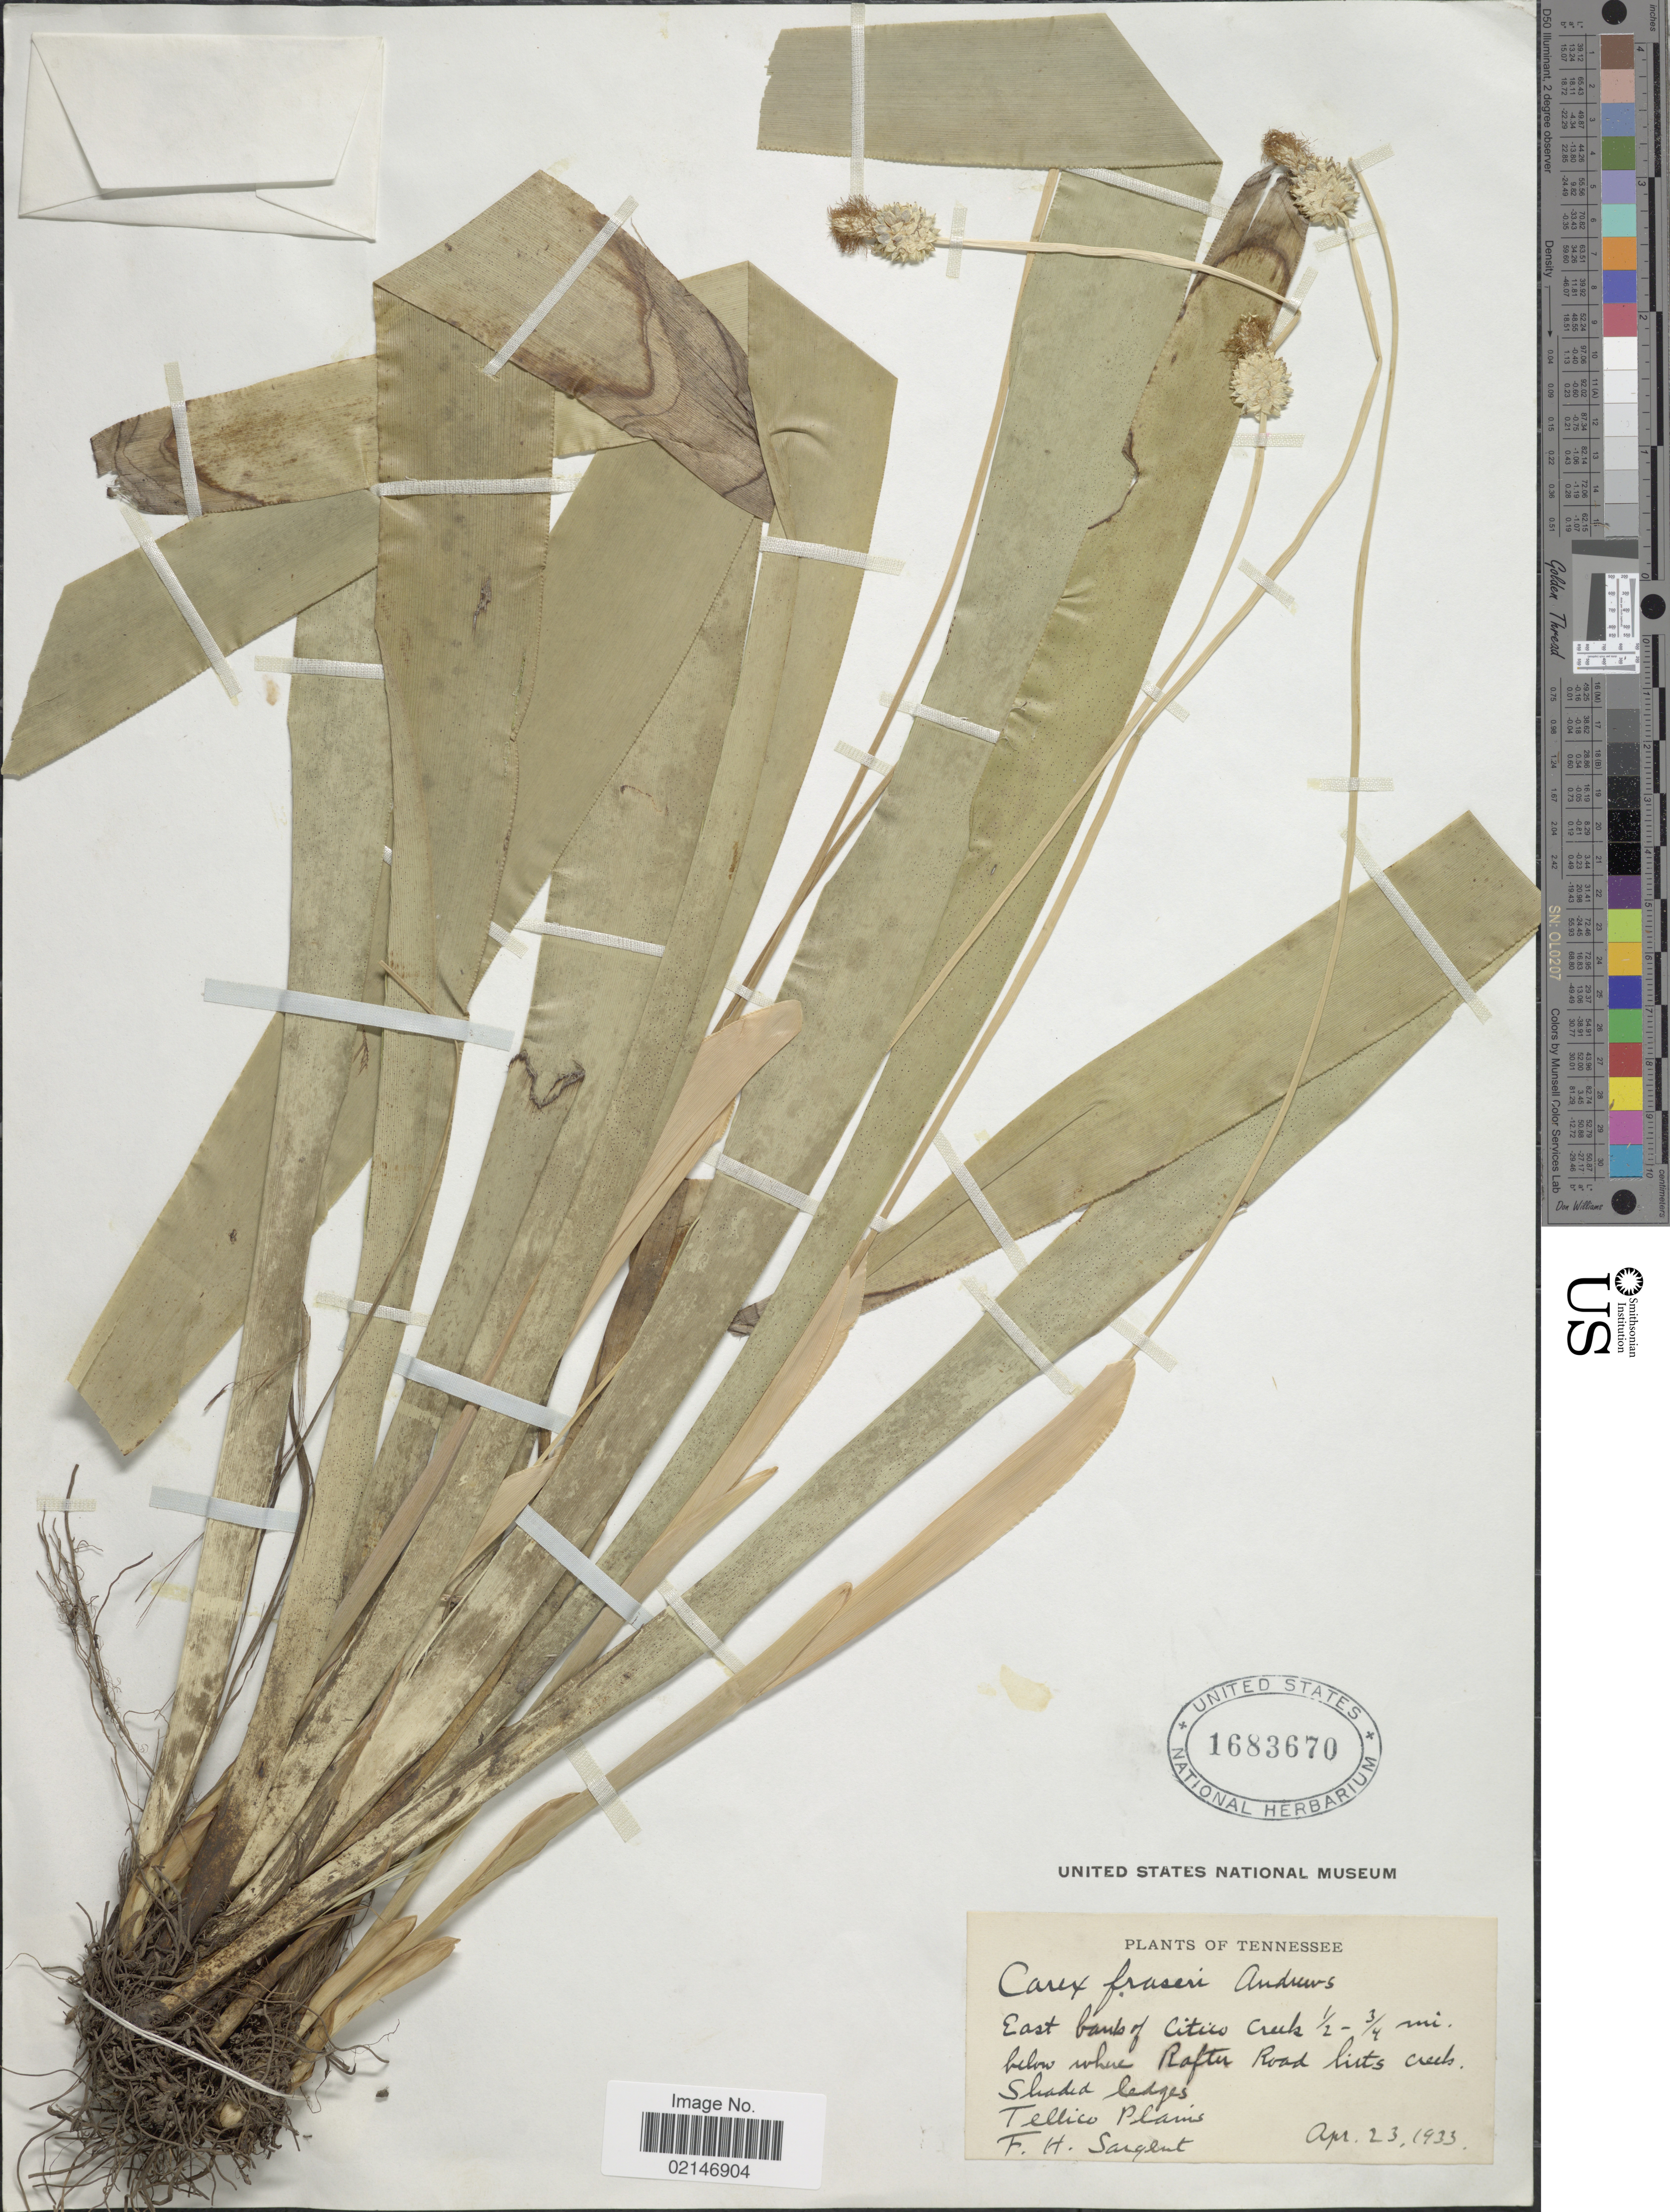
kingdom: Plantae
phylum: Tracheophyta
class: Liliopsida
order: Poales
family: Cyperaceae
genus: Carex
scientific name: Carex fraseriana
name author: Ker Gawl.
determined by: Strong, Mark T., (BOT), Smithsonian Institution - National Museum of Natural History (UNITED STATES)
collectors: F. H. Sargent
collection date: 1933-04-23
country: United States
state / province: Tennessee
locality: East of banks citico Creek ½ - ¾ mi. below where Rafter Road hits creek.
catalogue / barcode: US 1683670